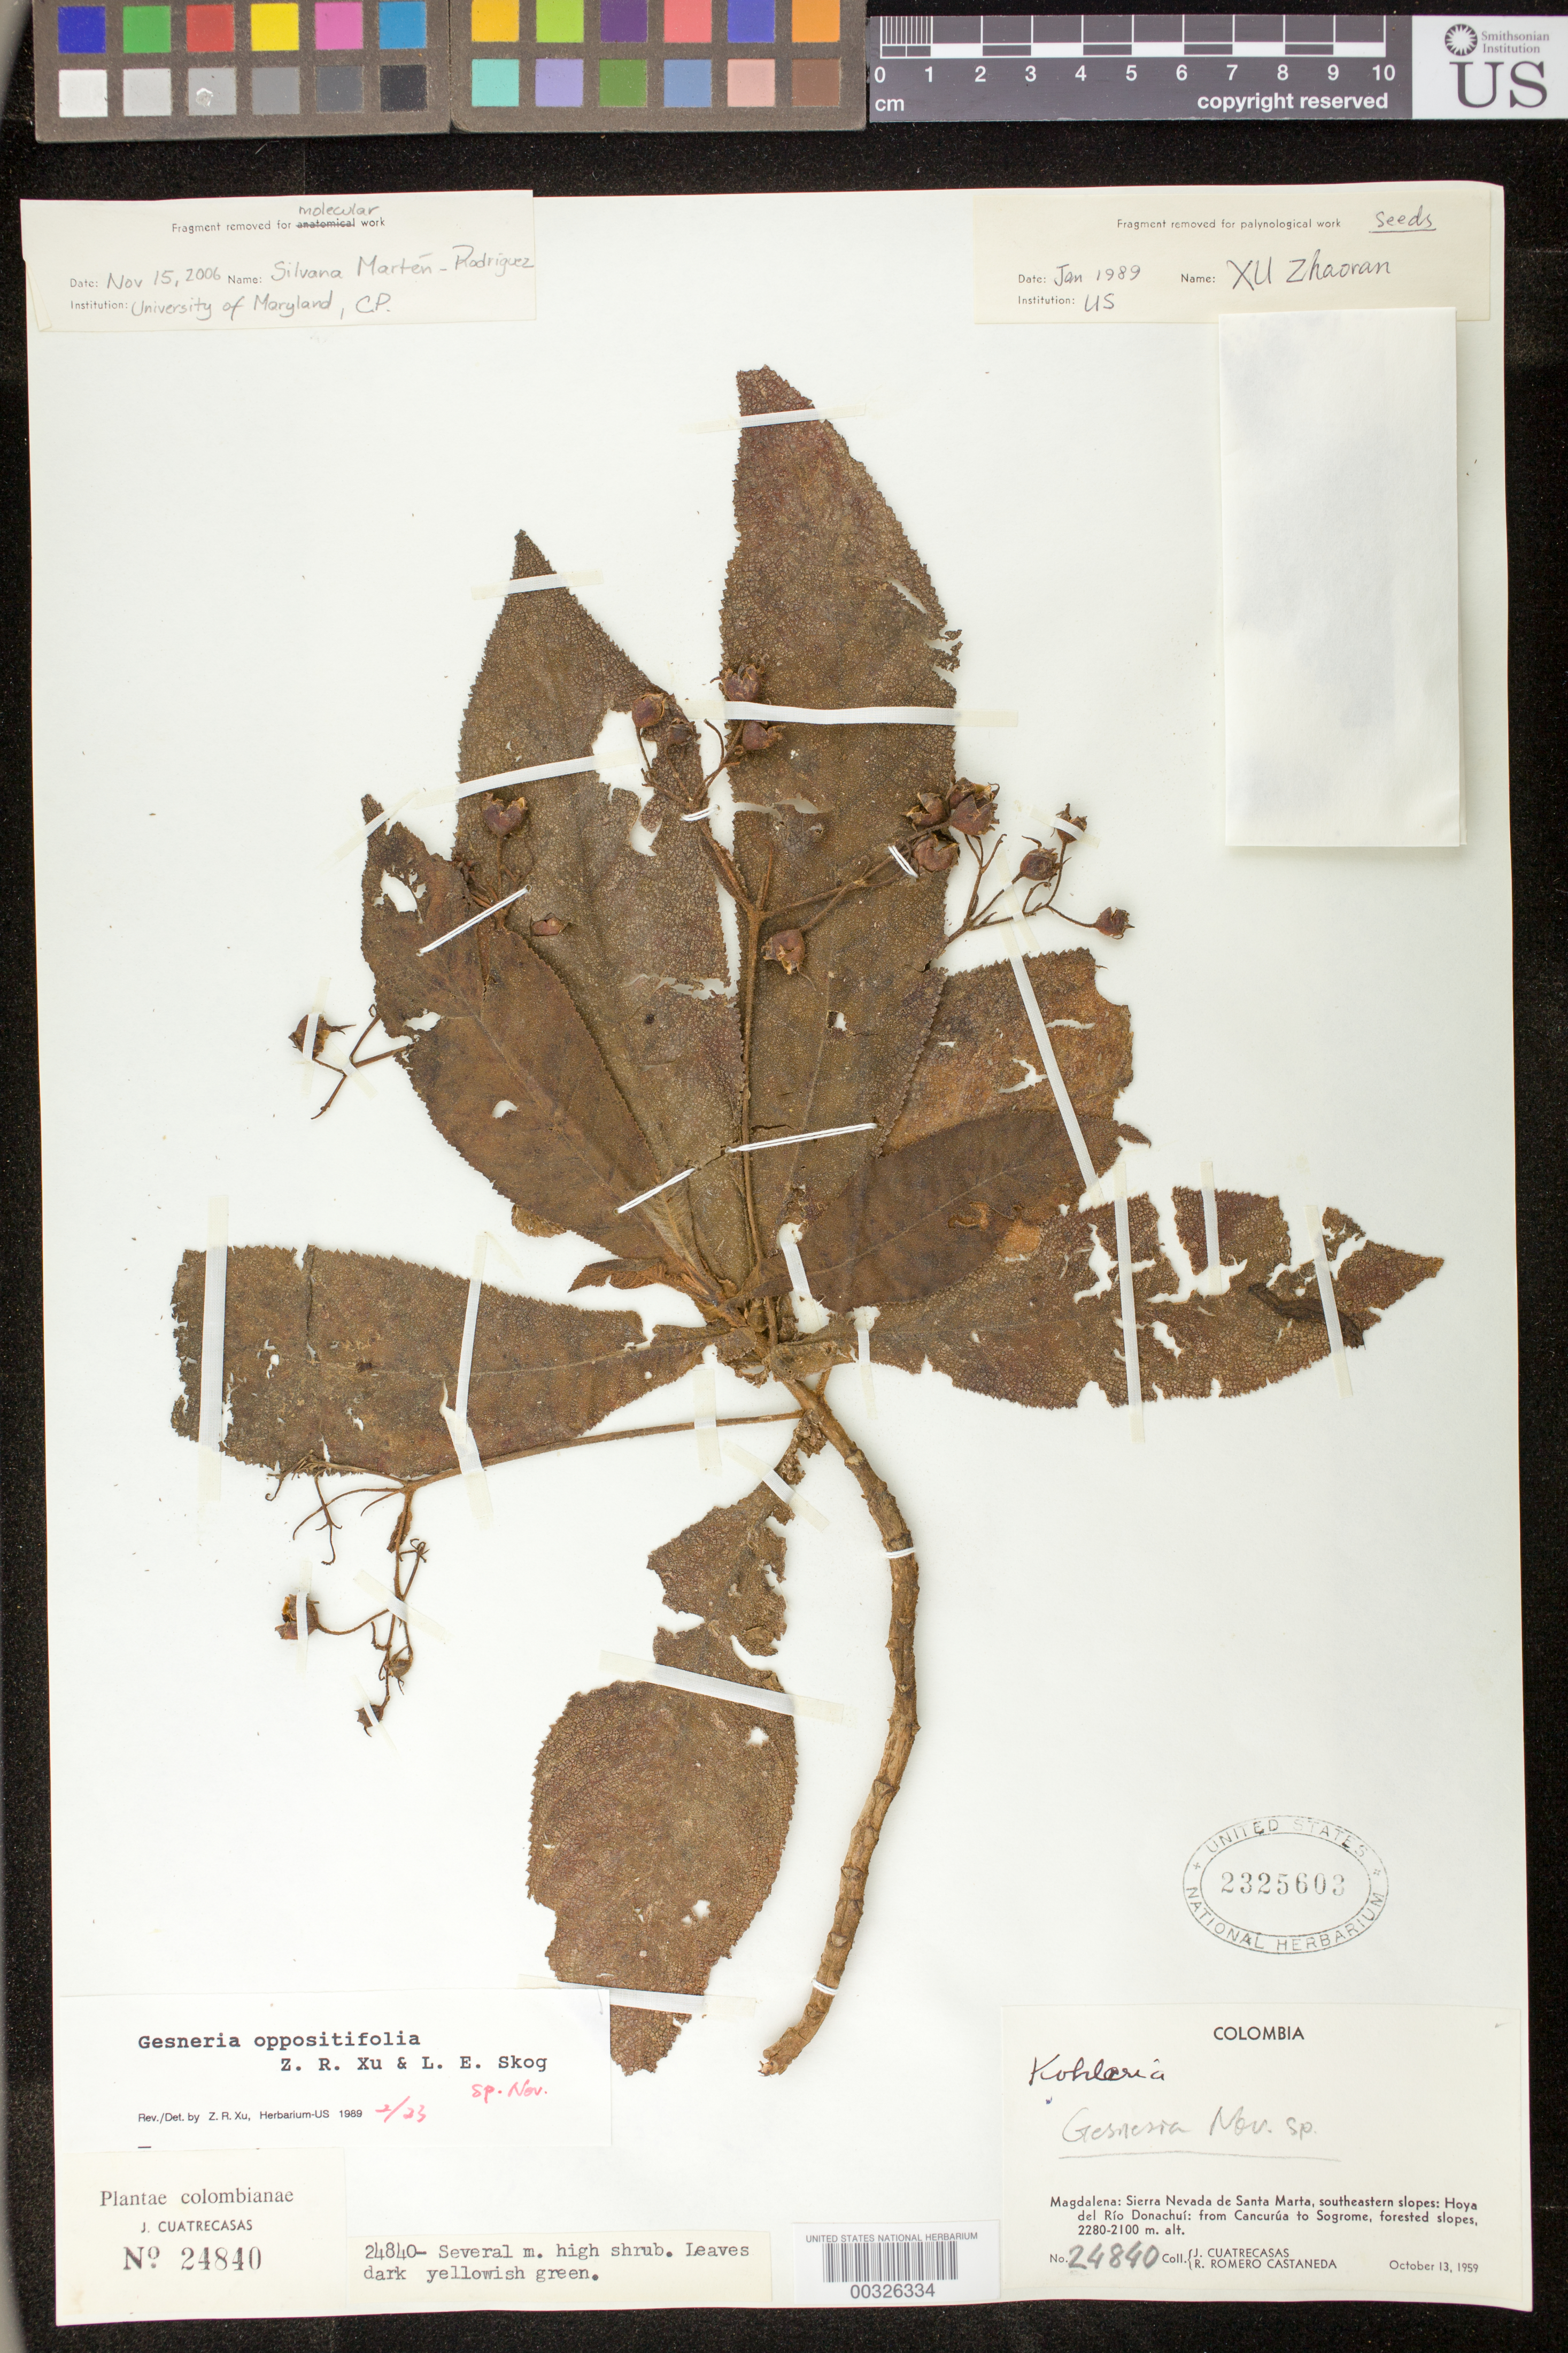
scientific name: unpublished name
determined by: Skog, Laurence E.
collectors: J. Cuatrecasas & R. Romero Castañeda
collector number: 24840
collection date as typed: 13 Oct 1959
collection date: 1959-10-13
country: Colombia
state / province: Magdalena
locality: Sierra Nevada de Santa Marta, southeastern slopes: Hoya del Río Donachuí, from Cancurúa to Sogrome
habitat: Forested slopes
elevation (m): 2100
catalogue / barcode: US 2325603